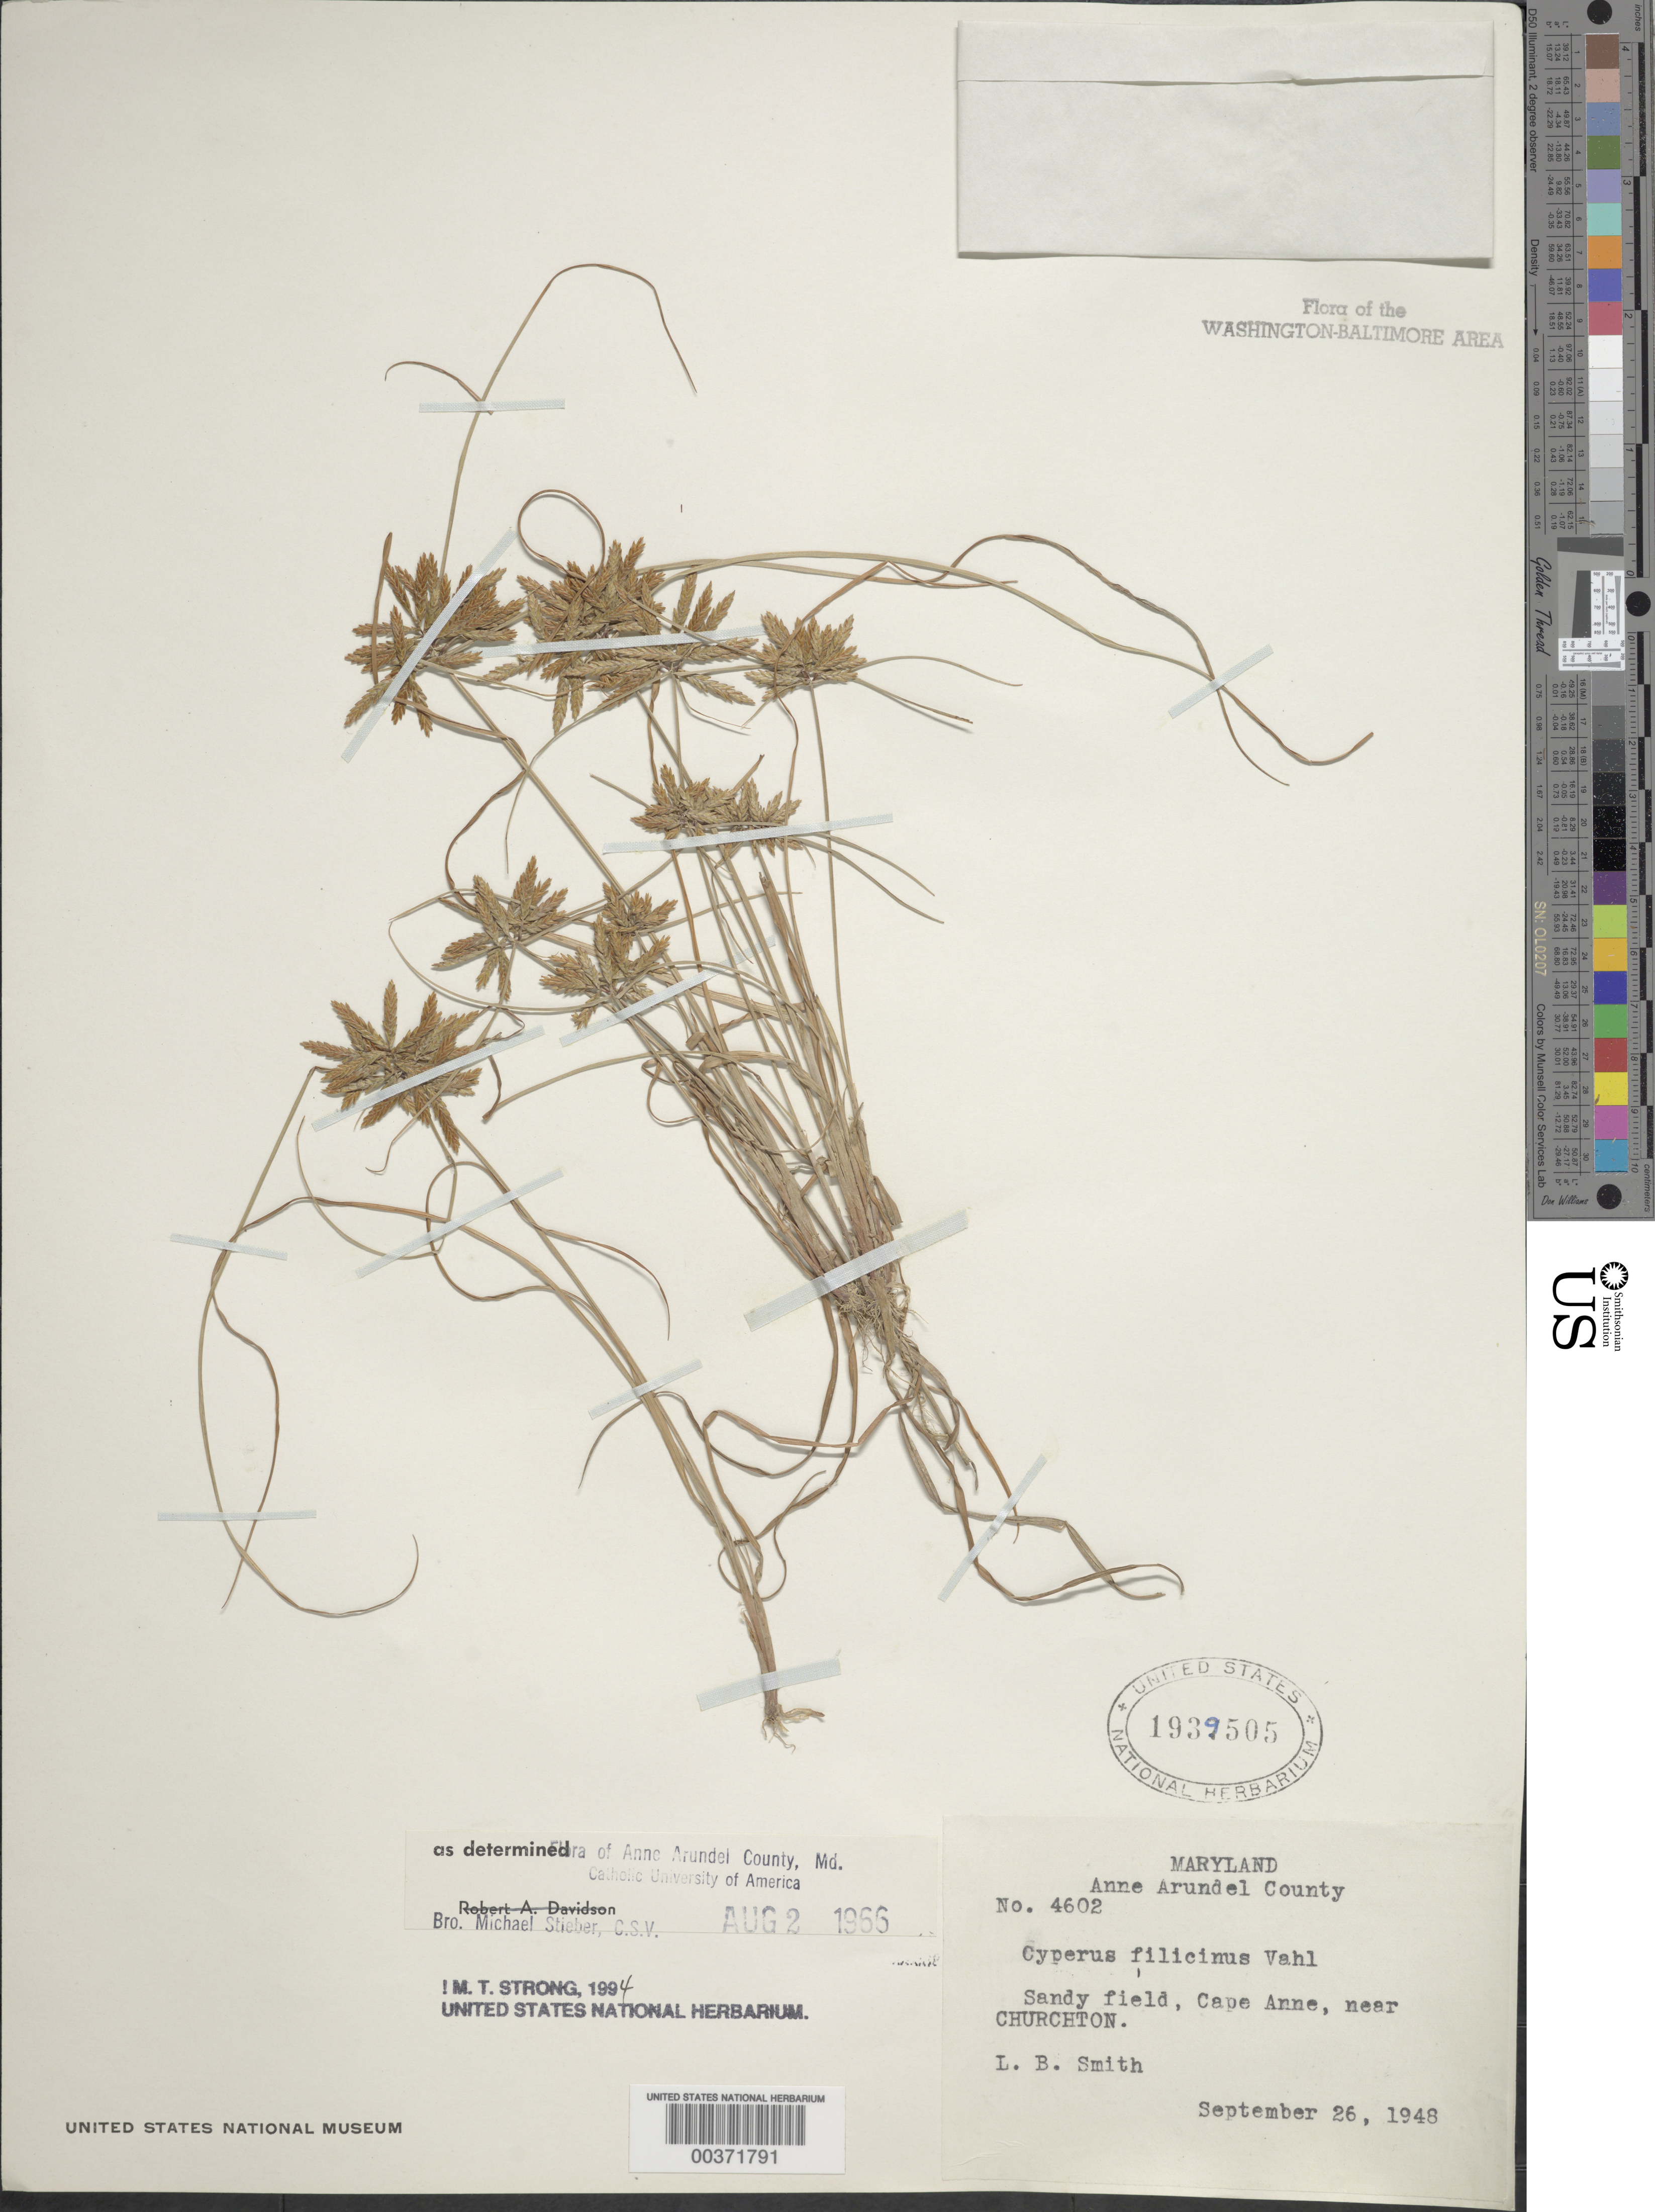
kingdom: Plantae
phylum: Tracheophyta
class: Liliopsida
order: Poales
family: Cyperaceae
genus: Cyperus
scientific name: Cyperus filicinus Vahl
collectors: L. Smith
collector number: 4602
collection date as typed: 26 Sep 1948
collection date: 1948-09-26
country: United States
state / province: Maryland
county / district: Anne Arundel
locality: Cape Anne, Churchton vicinity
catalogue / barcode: US 1939505